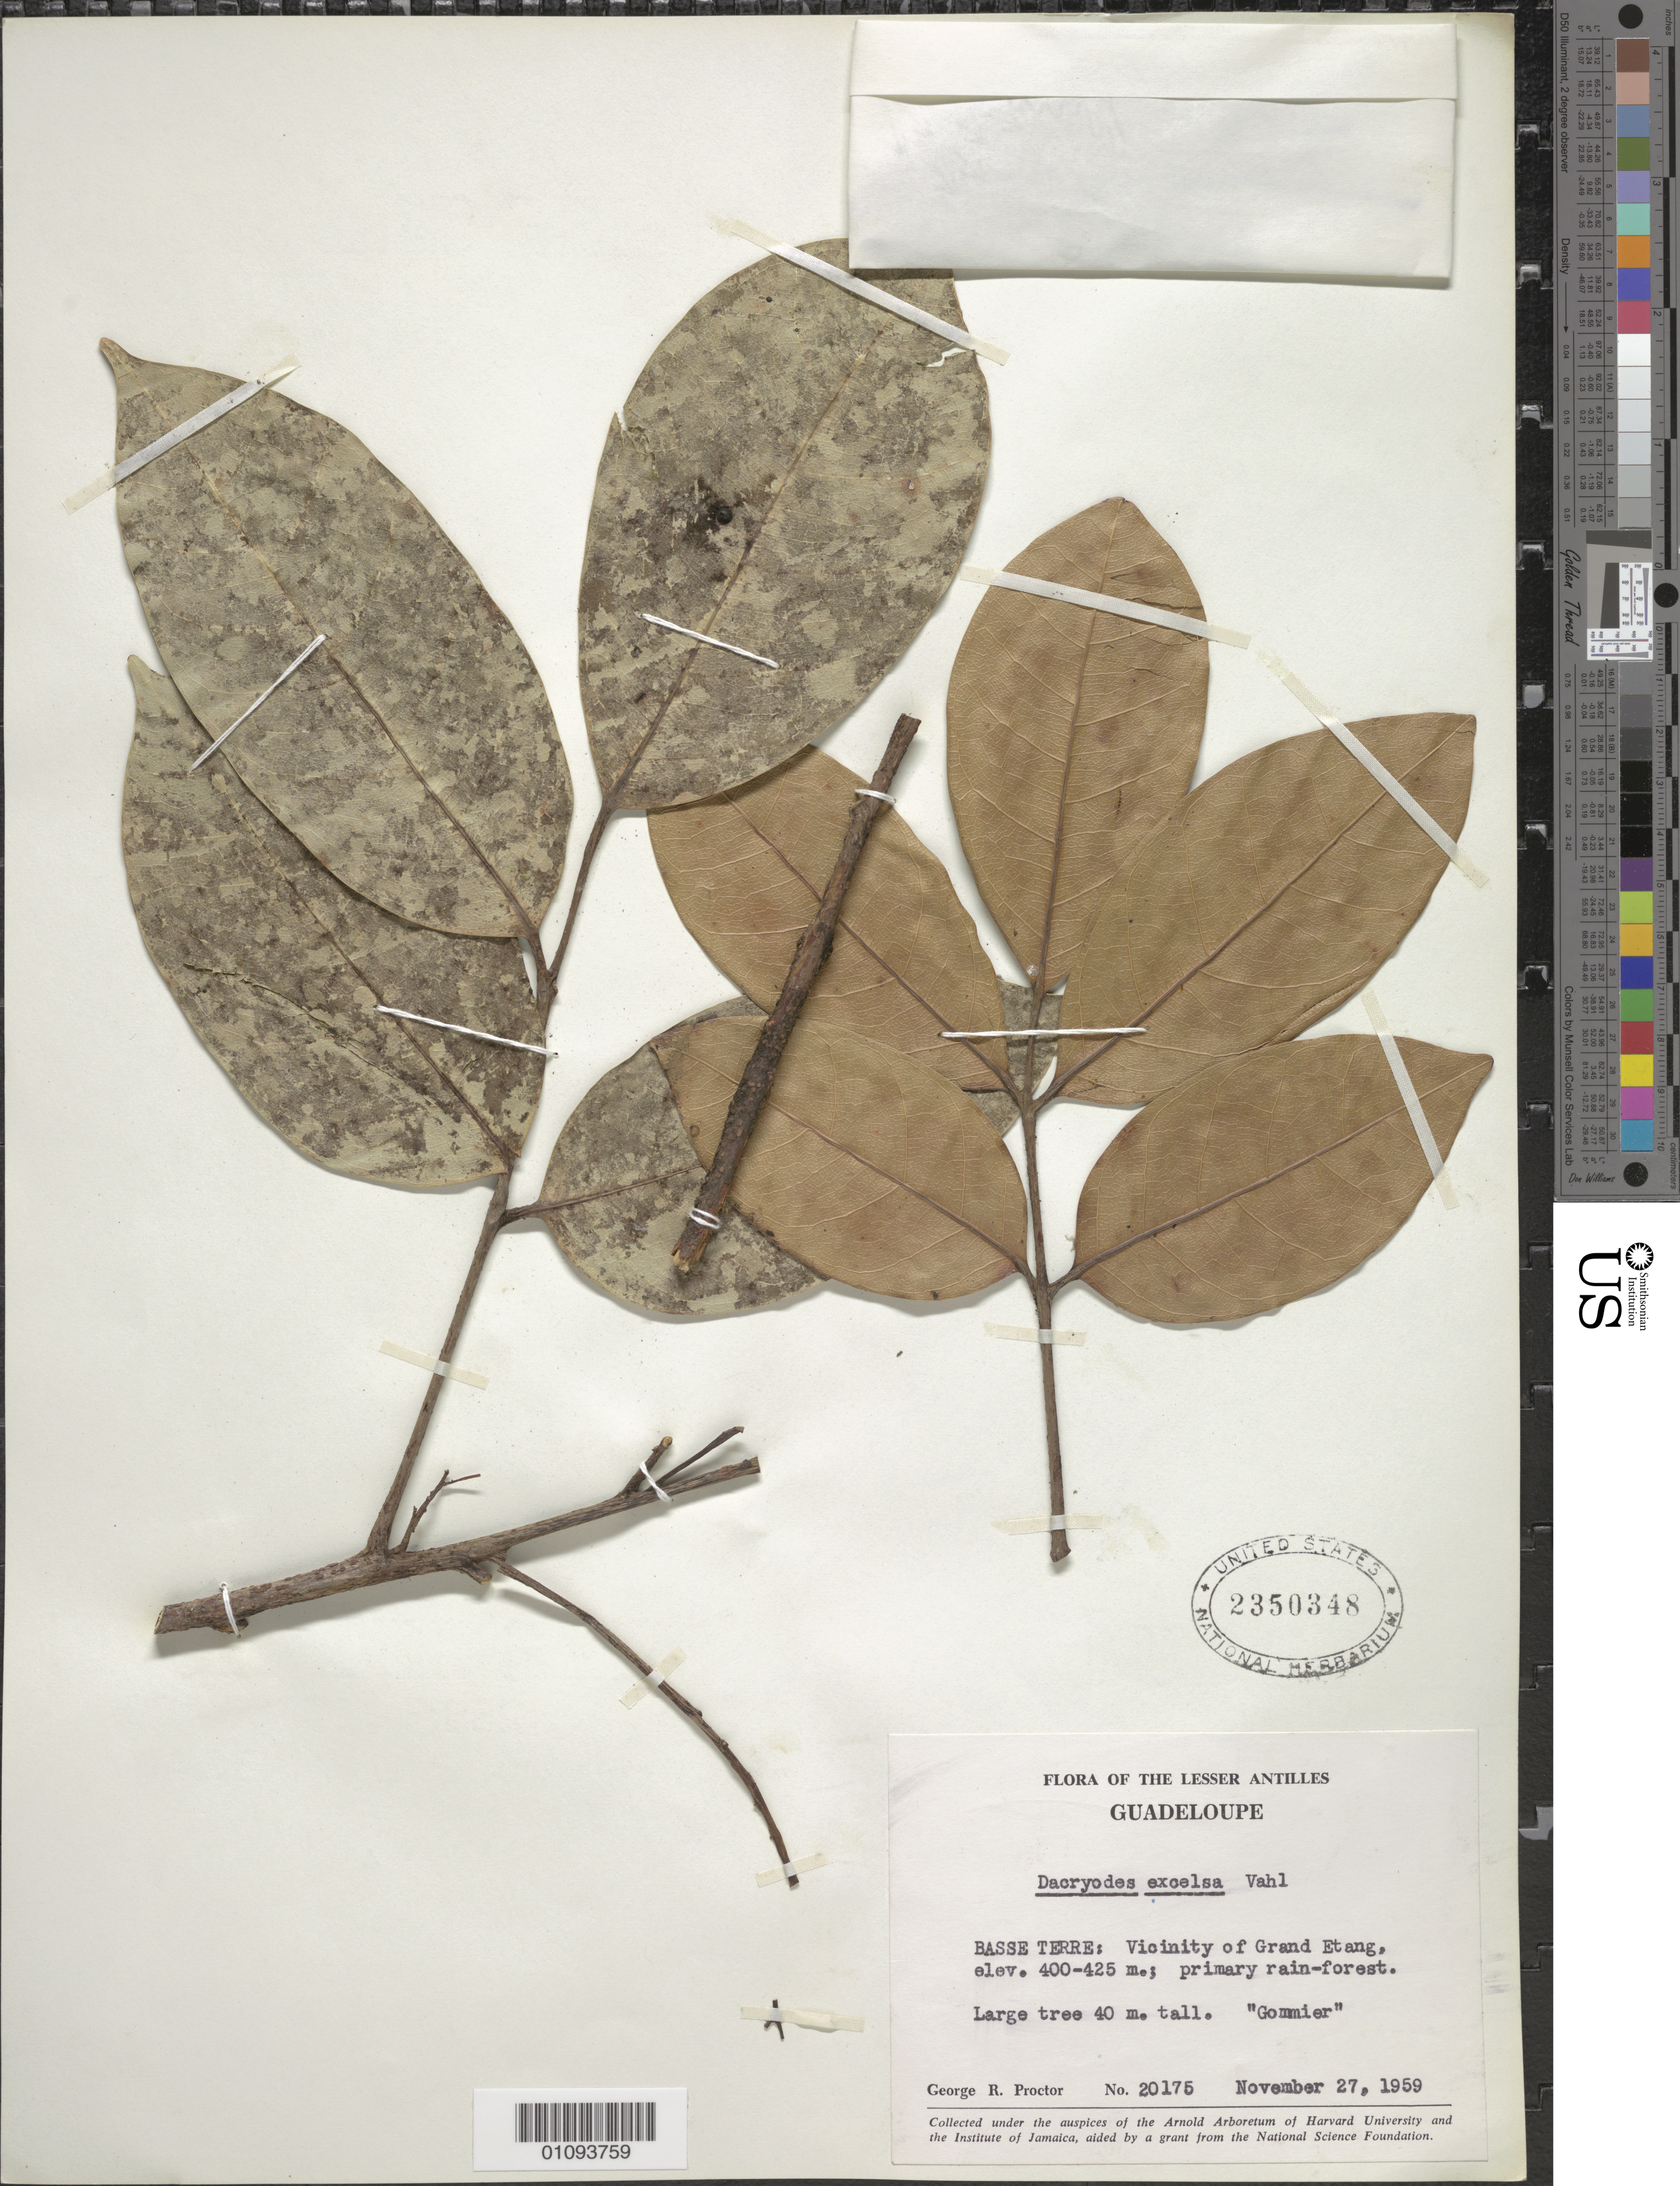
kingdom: Plantae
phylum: Tracheophyta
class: Magnoliopsida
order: Sapindales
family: Burseraceae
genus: Dacryodes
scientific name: Dacryodes excelsa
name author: Vahl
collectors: G. R. Proctor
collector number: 20175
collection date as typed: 27 Nov 1959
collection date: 1959-11-27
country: Guadeloupe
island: Basse Terre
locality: Vicinity of Grand Etang.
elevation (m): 400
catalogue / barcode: US 2350348